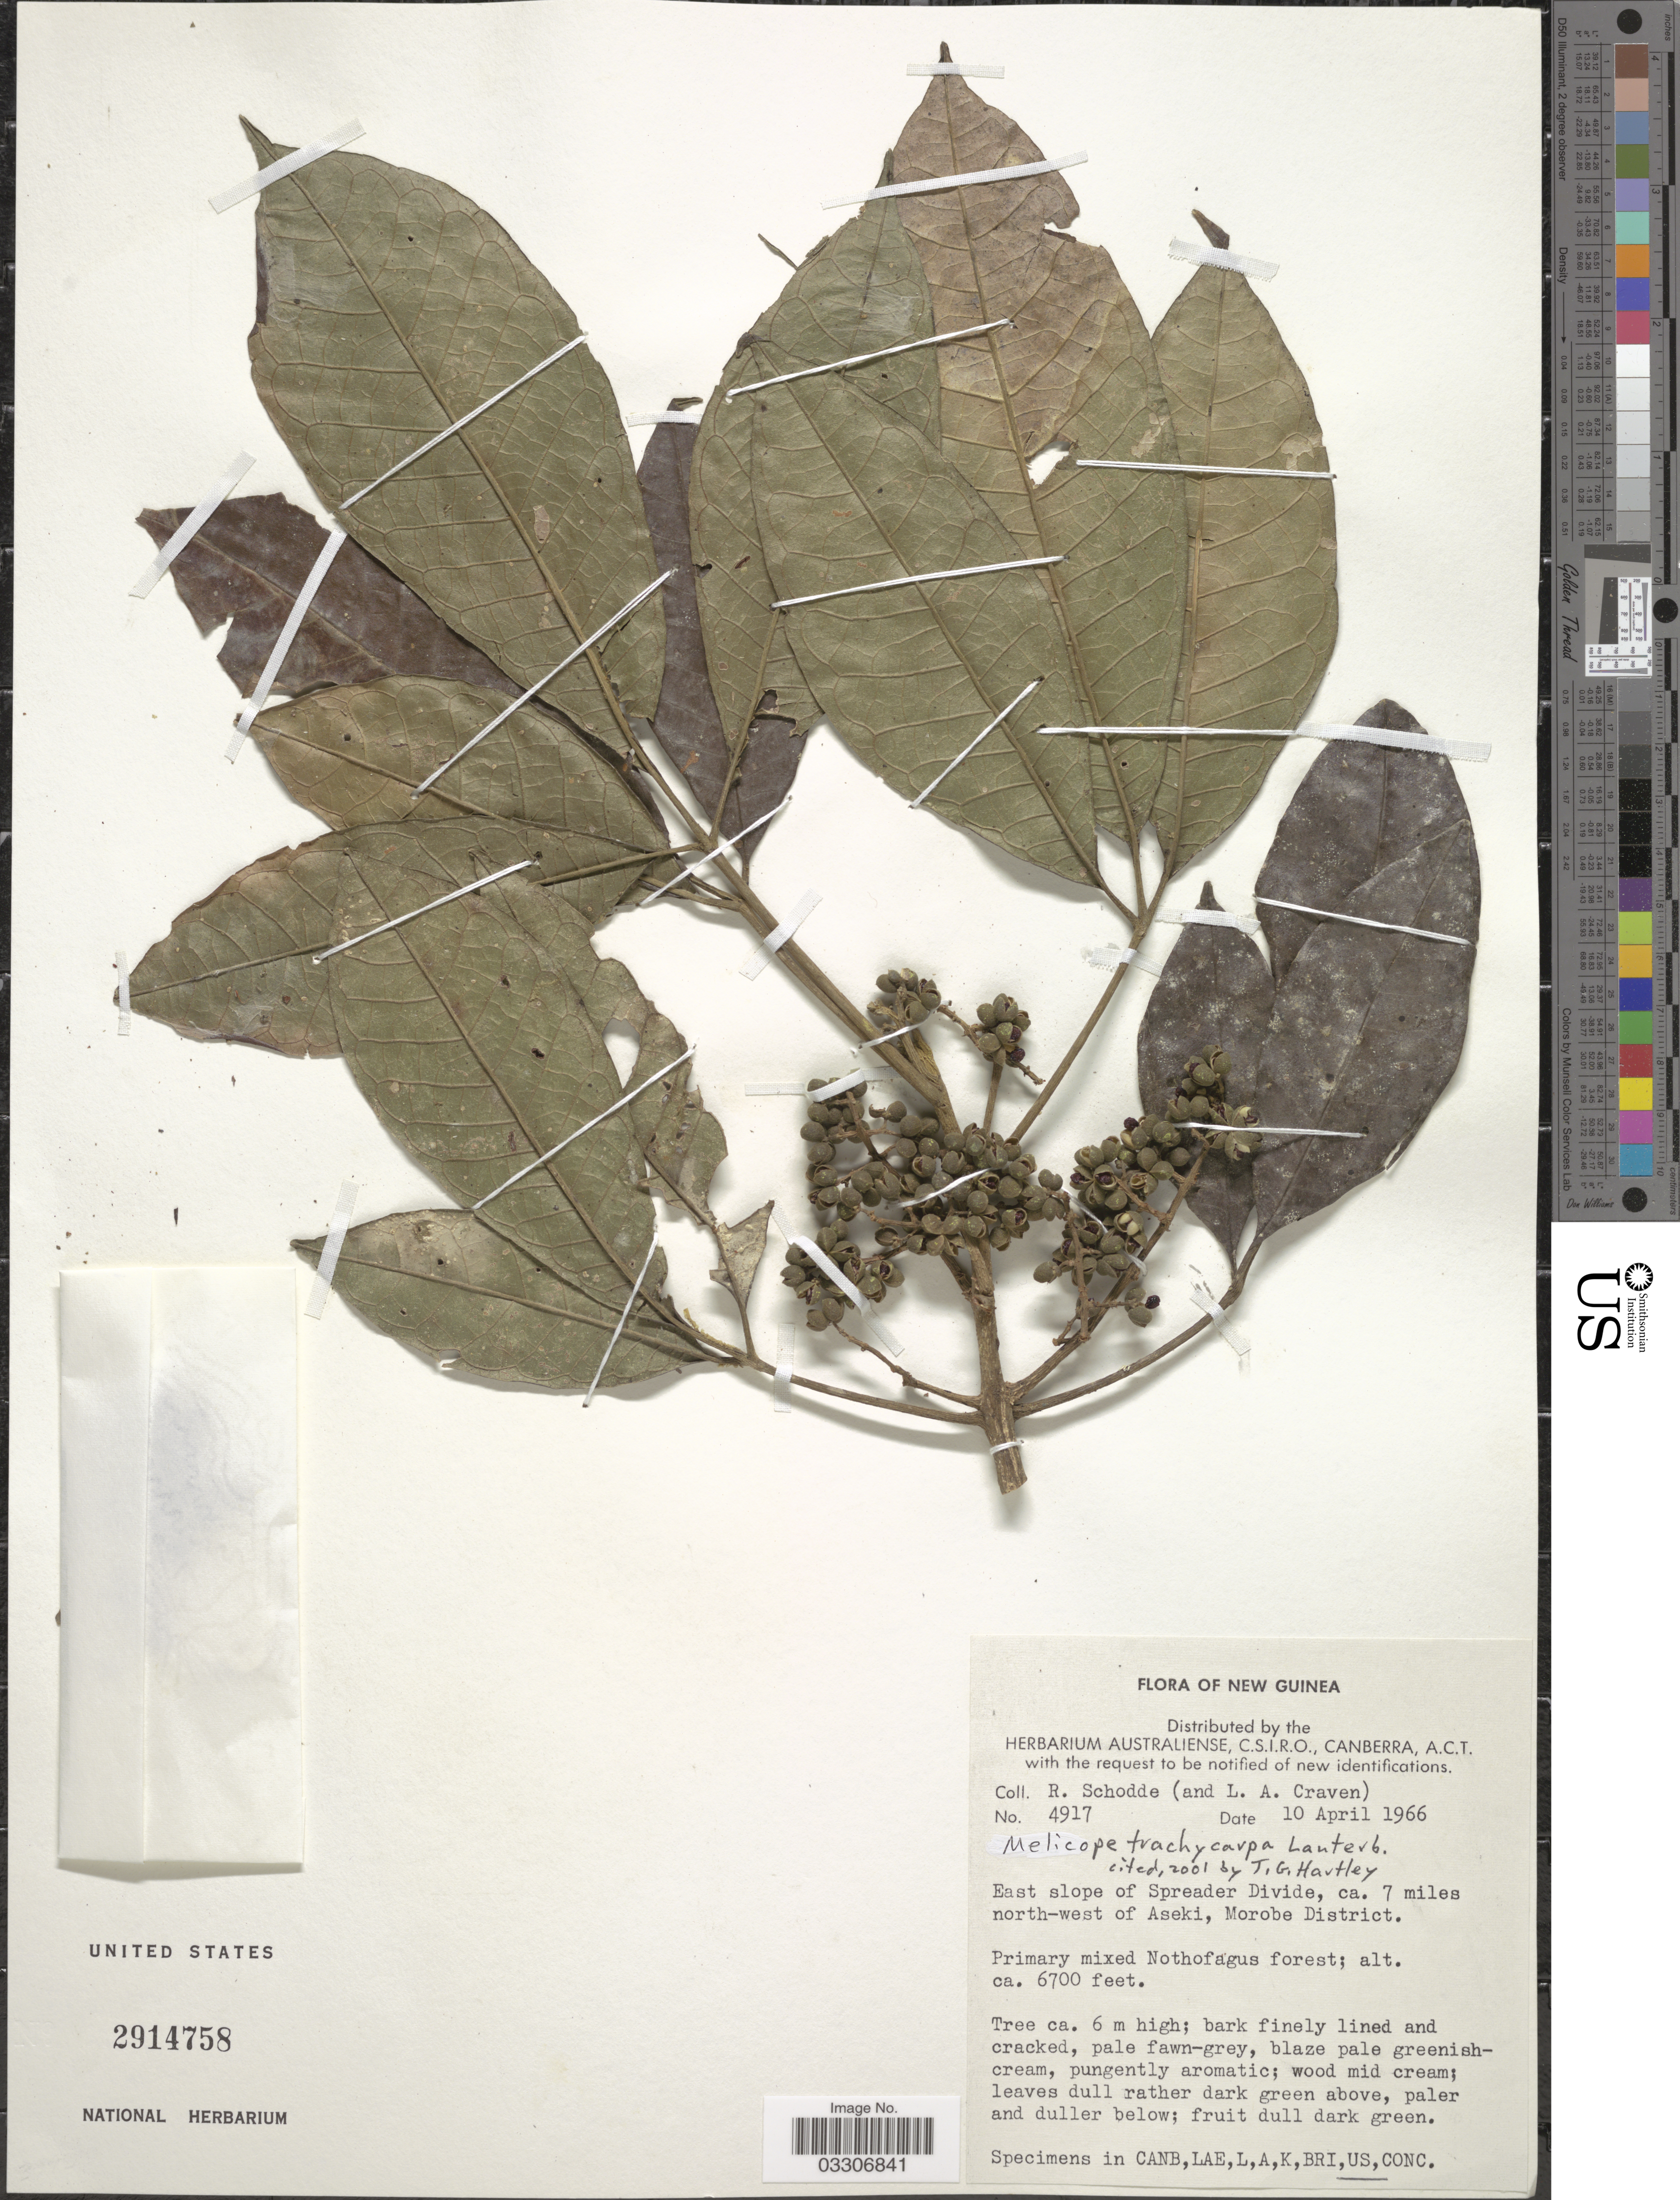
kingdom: Plantae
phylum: Tracheophyta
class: Magnoliopsida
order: Sapindales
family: Rutaceae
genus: Melicope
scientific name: Melicope trachycarpa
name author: Lauterb.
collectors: R. Schodde & L. A. Craven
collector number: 4917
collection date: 1966-04-10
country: Papua New Guinea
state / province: Morobe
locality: New Guinea. East slope of Spreader Divide, ca. 7 miles north-west of Aseki, Morobe District.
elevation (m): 2042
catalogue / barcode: US 2914758